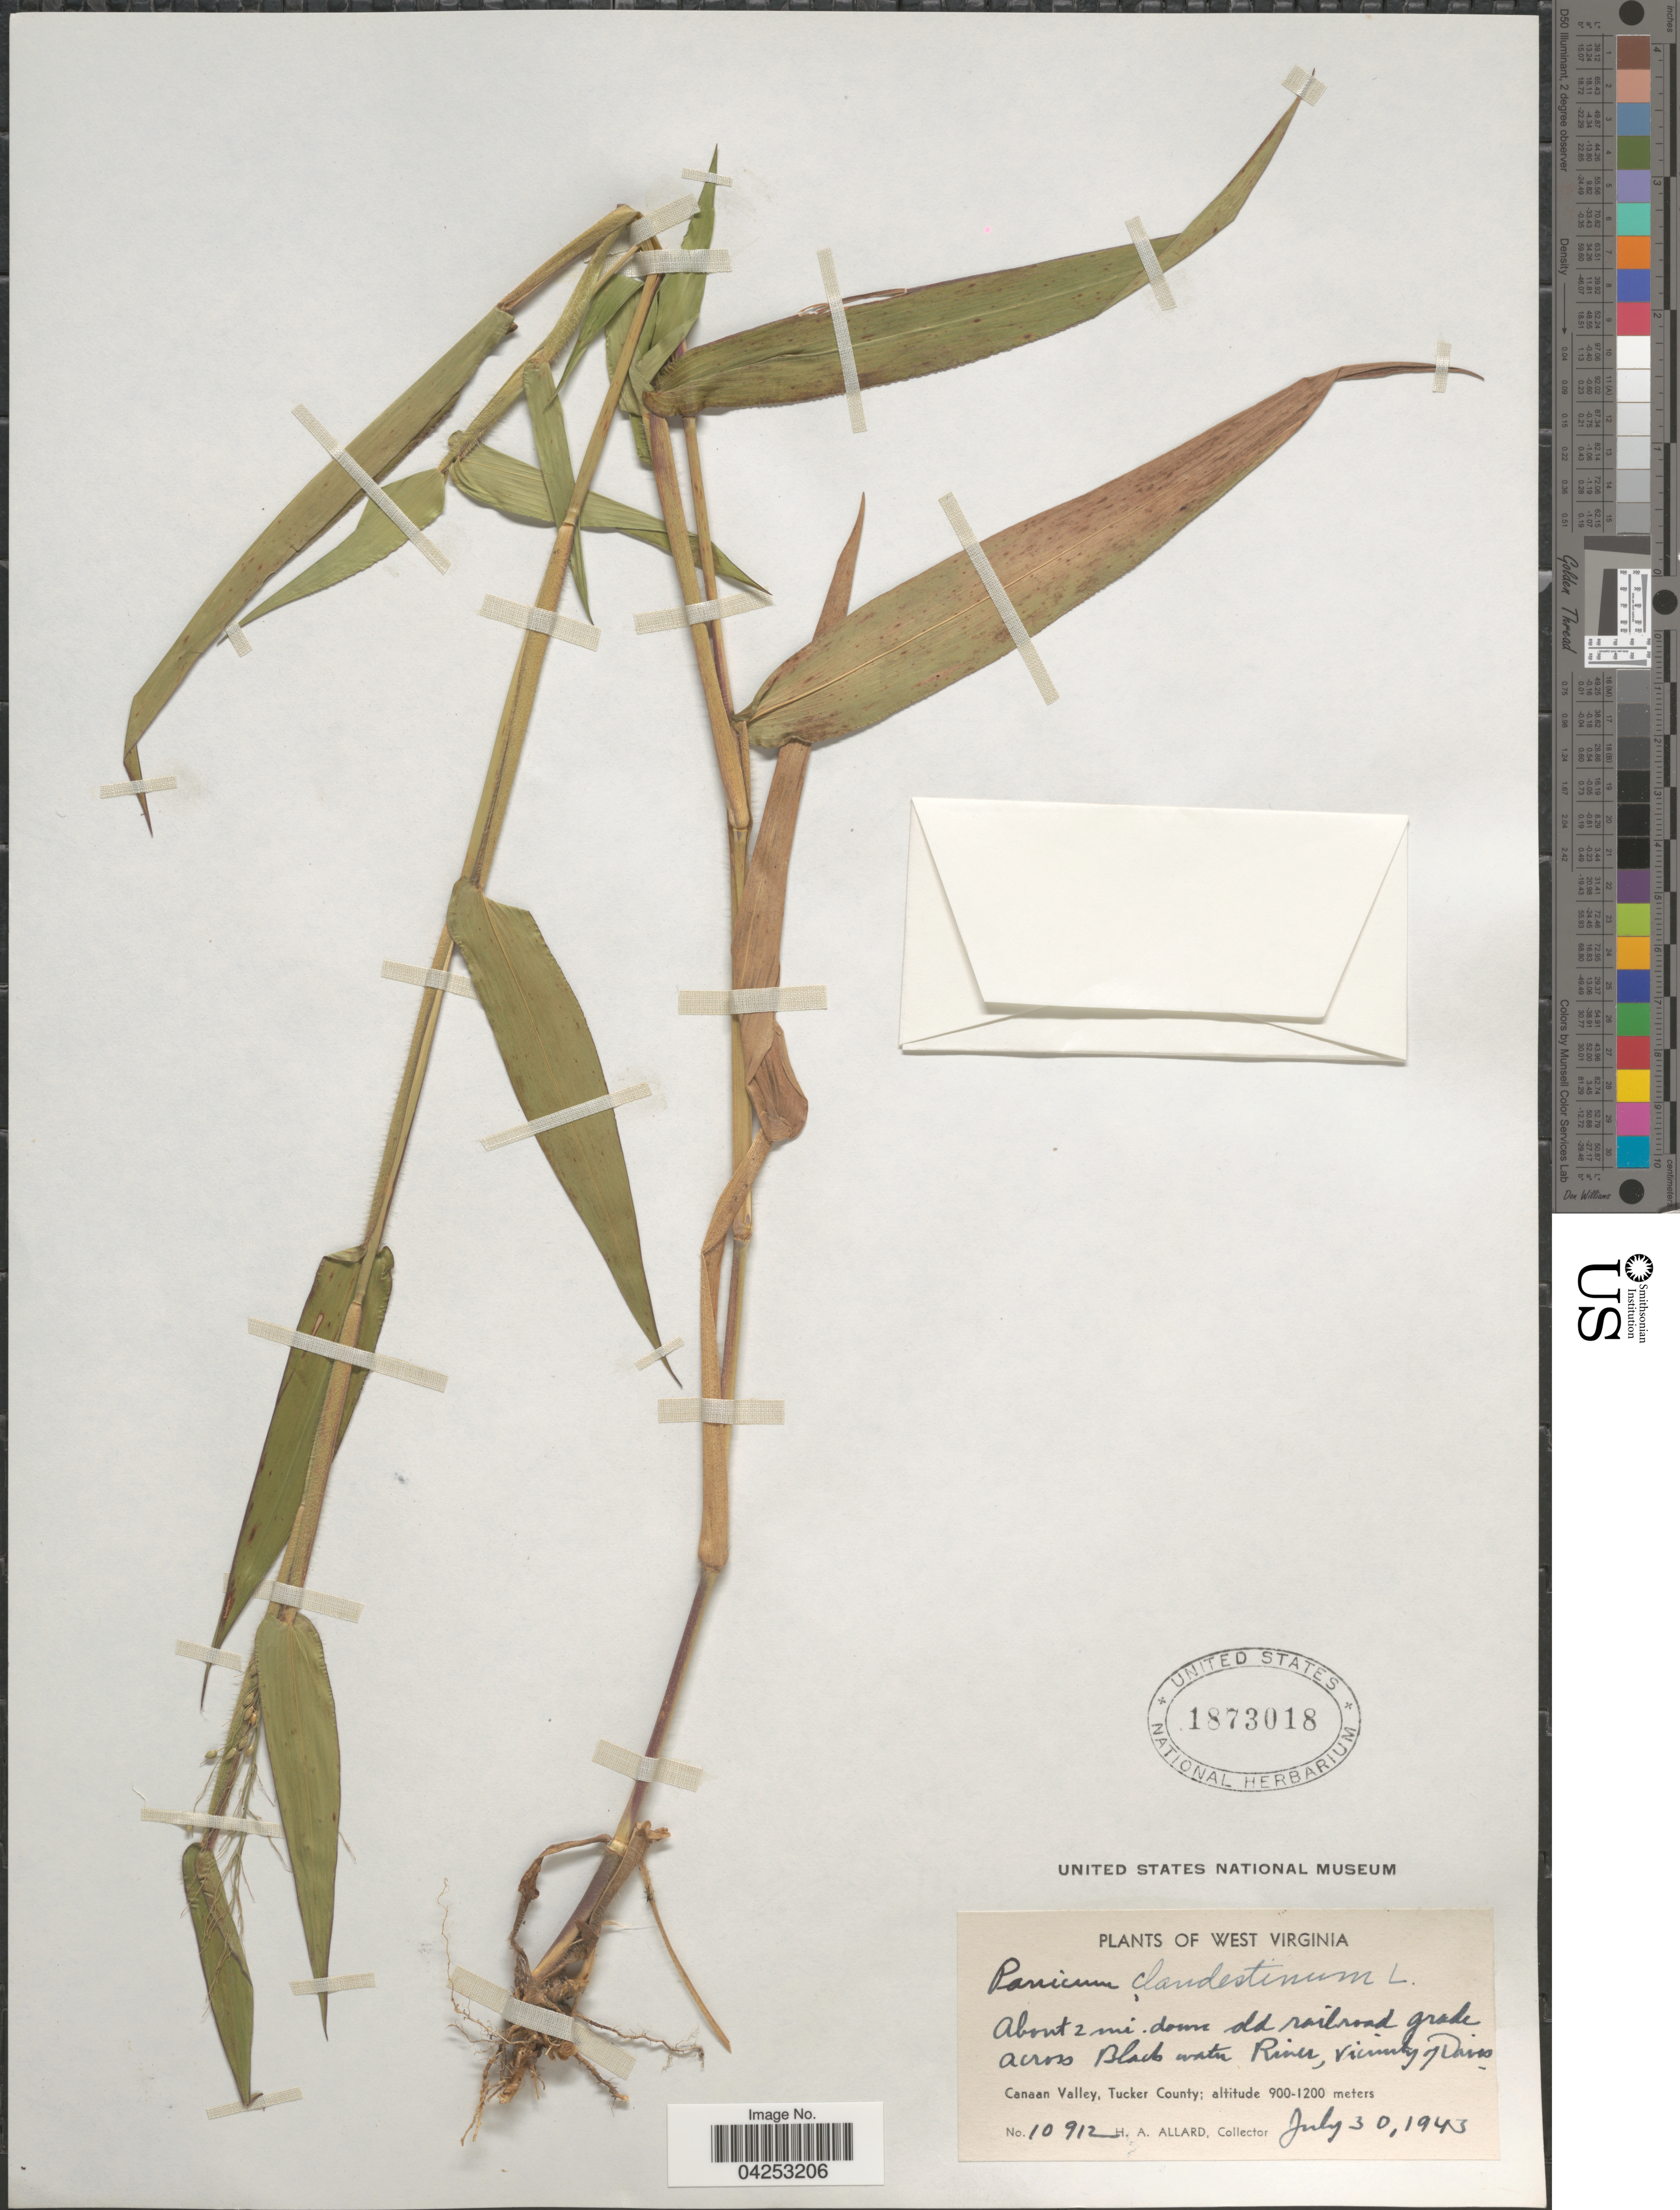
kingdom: Plantae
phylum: Tracheophyta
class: Liliopsida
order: Poales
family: Poaceae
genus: Dichanthelium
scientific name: Dichanthelium clandestinum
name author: (L.) Gould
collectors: H. A. Allard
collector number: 10912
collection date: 1943-07-30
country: United States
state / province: West Virginia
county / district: Tucker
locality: About 2 mi. down old railroad grade across Black water River, vicinity of Davis. Canaan Valley, Tucker County.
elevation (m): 900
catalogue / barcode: US 1873018